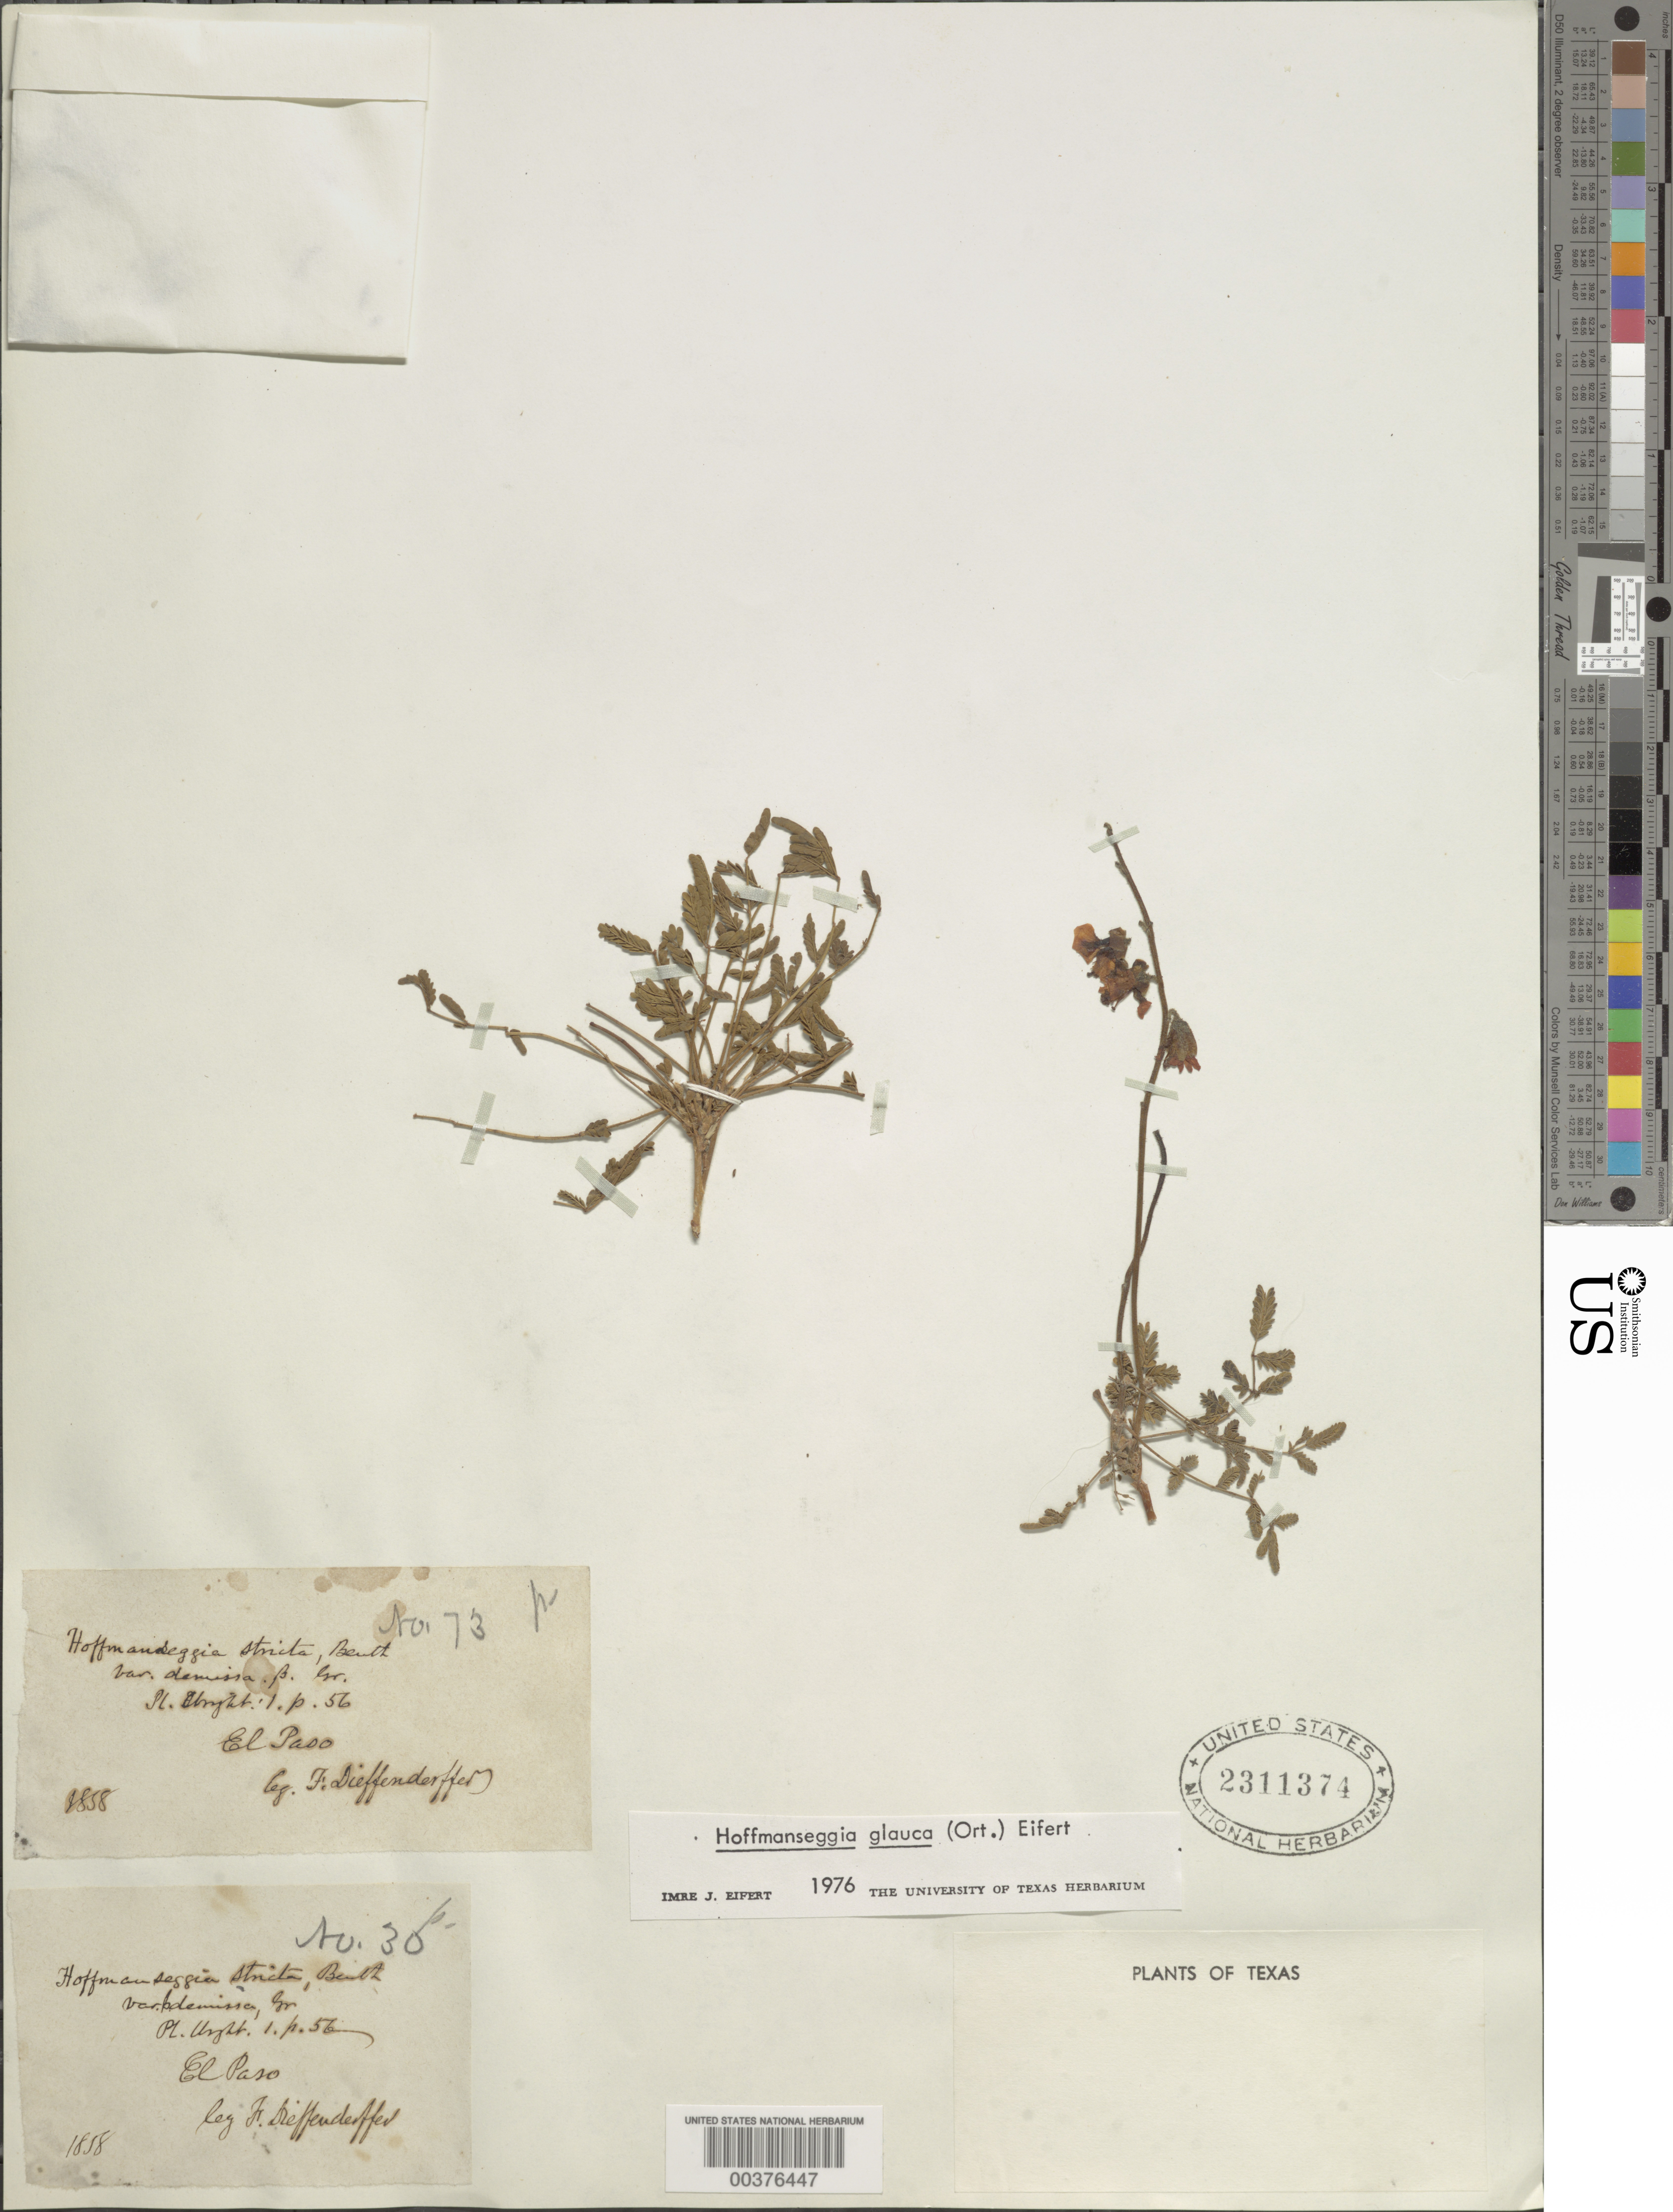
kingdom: Plantae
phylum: Tracheophyta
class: Magnoliopsida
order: Fabales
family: Fabaceae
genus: Hoffmannseggia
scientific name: Hoffmannseggia glauca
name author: (Ortega) Eifert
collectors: F. Dieffenderffer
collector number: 30 / 71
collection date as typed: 1888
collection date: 1888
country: United States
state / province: Texas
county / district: El Paso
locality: El Paso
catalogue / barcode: US 2311374